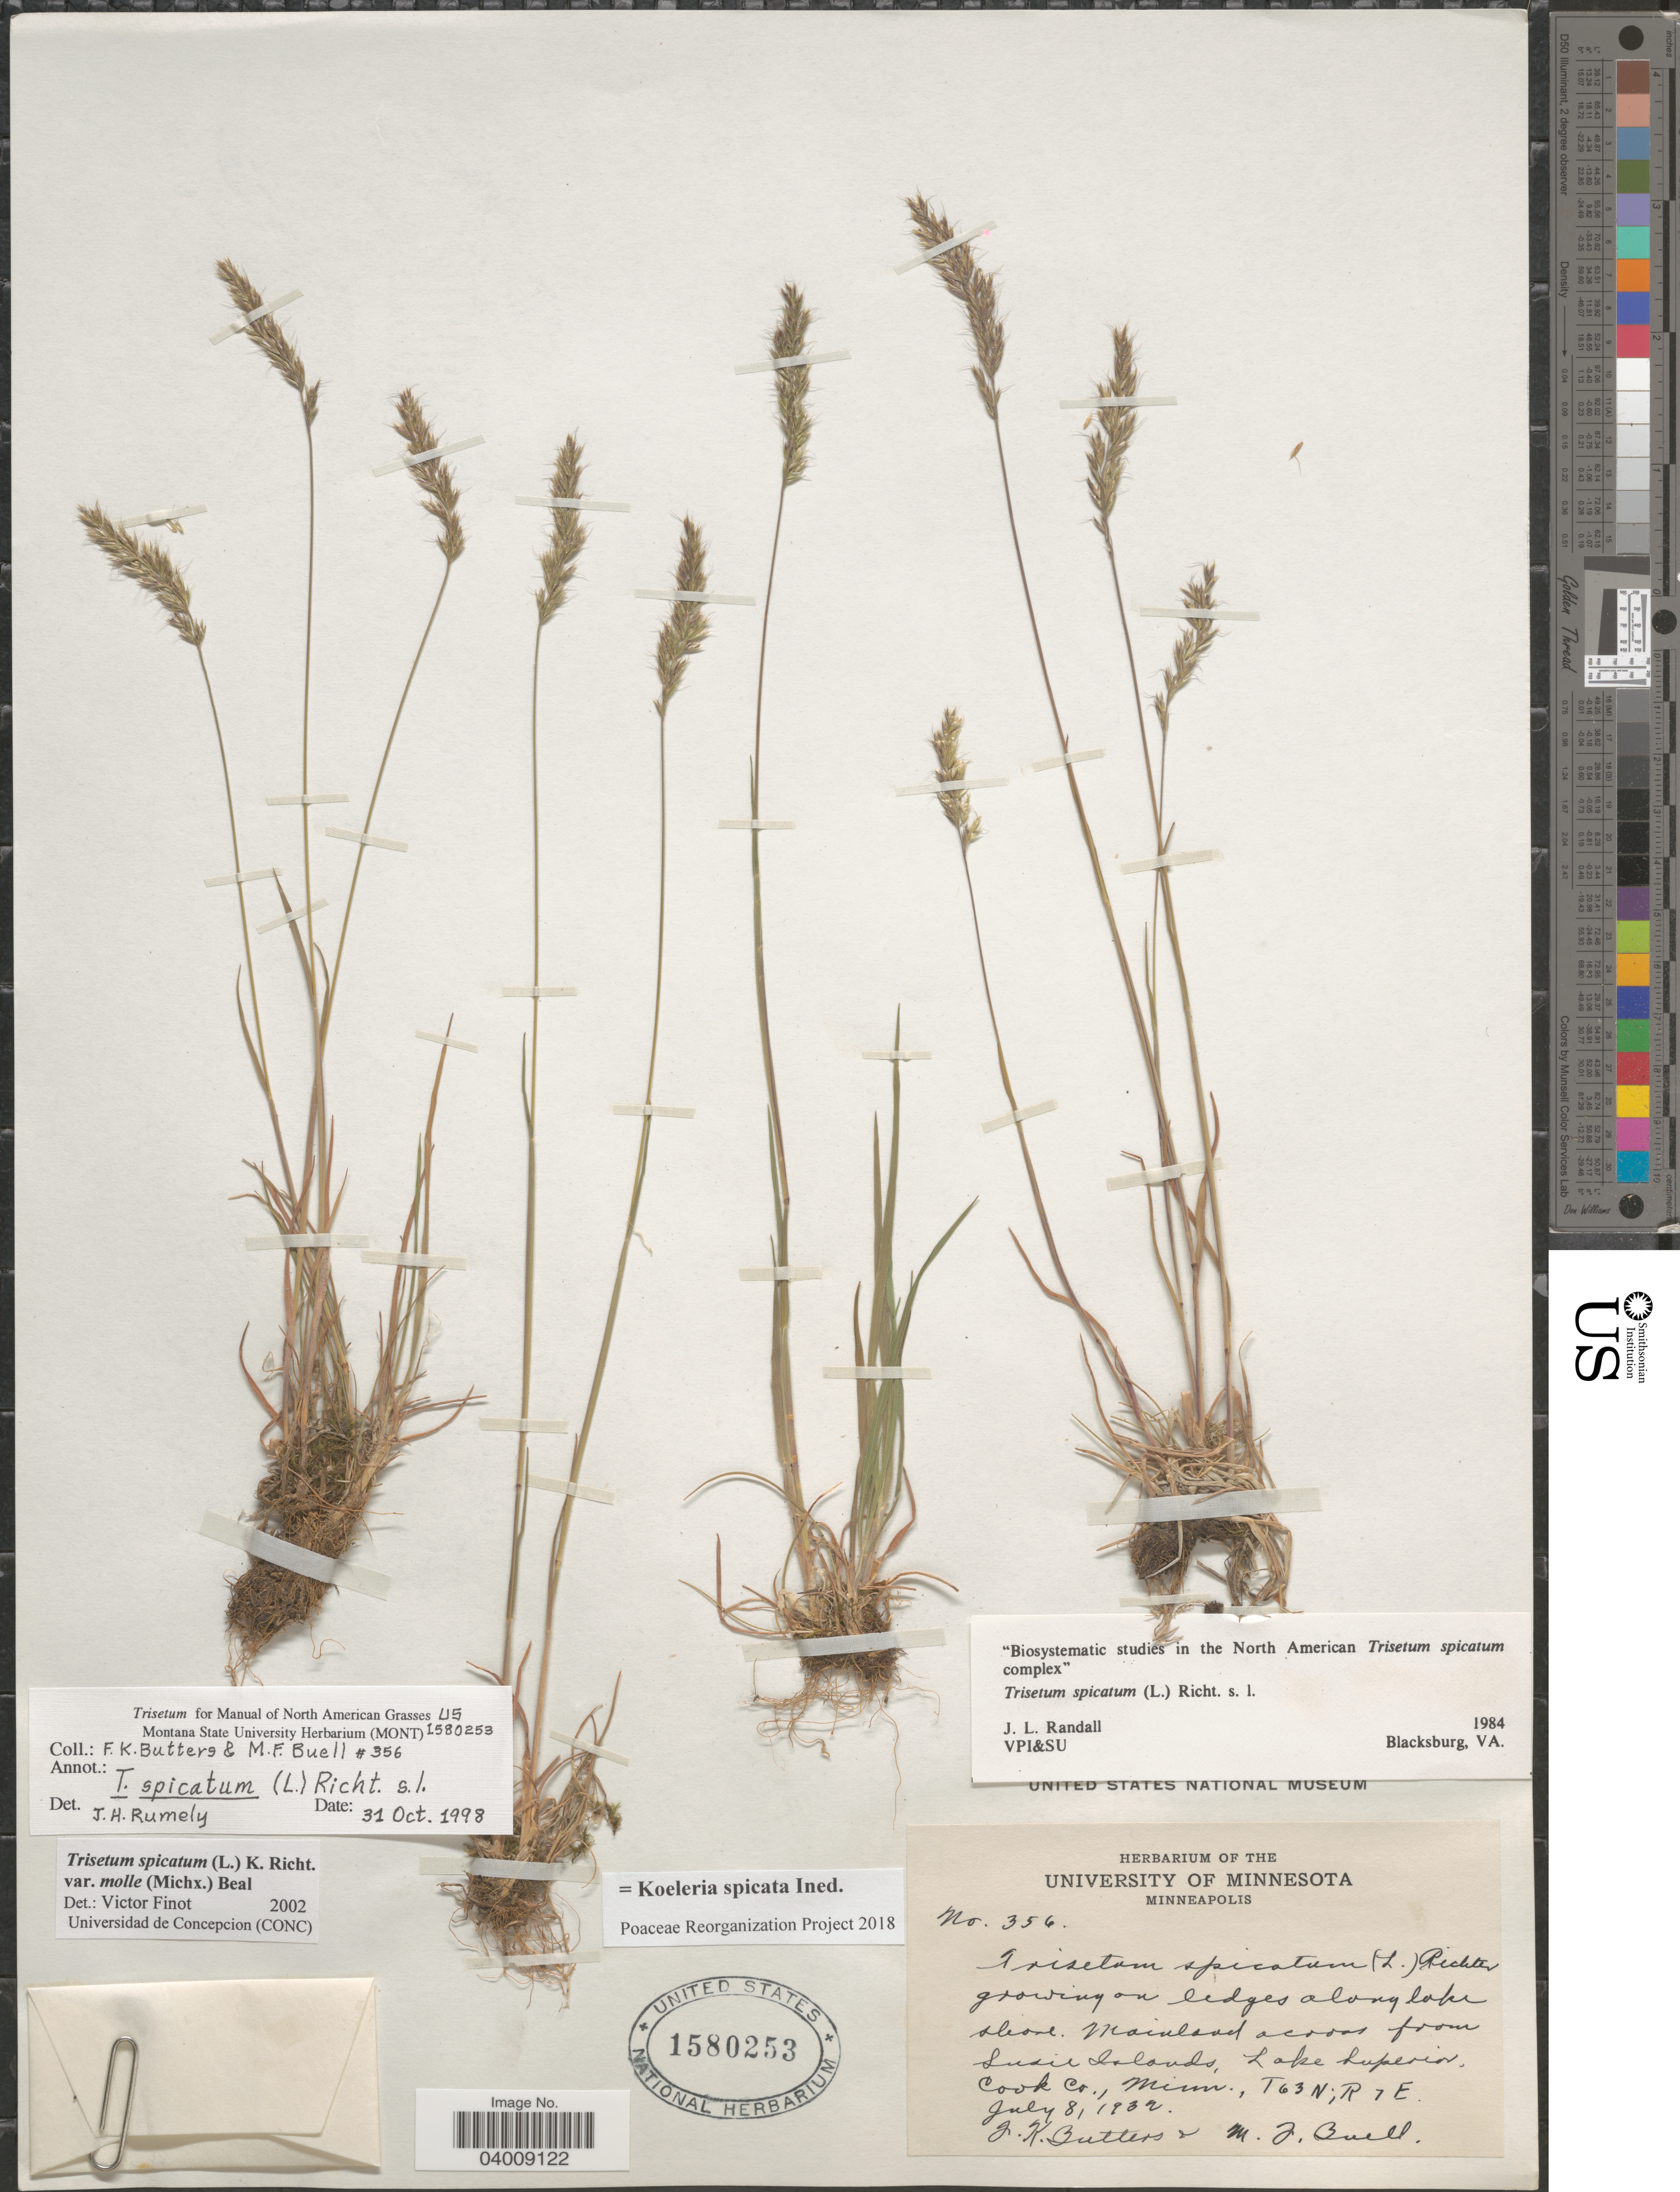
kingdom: Plantae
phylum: Tracheophyta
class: Liliopsida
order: Poales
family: Poaceae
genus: Koeleria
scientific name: Koeleria spicata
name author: (L.) Barberá et al.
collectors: F. K. Butters & M. Buell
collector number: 356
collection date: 1932-07-08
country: United States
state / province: Minnesota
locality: Mainland across from Susie Island, Lake Superior, Cook Co. T63N; R7E.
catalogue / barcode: US 1580253